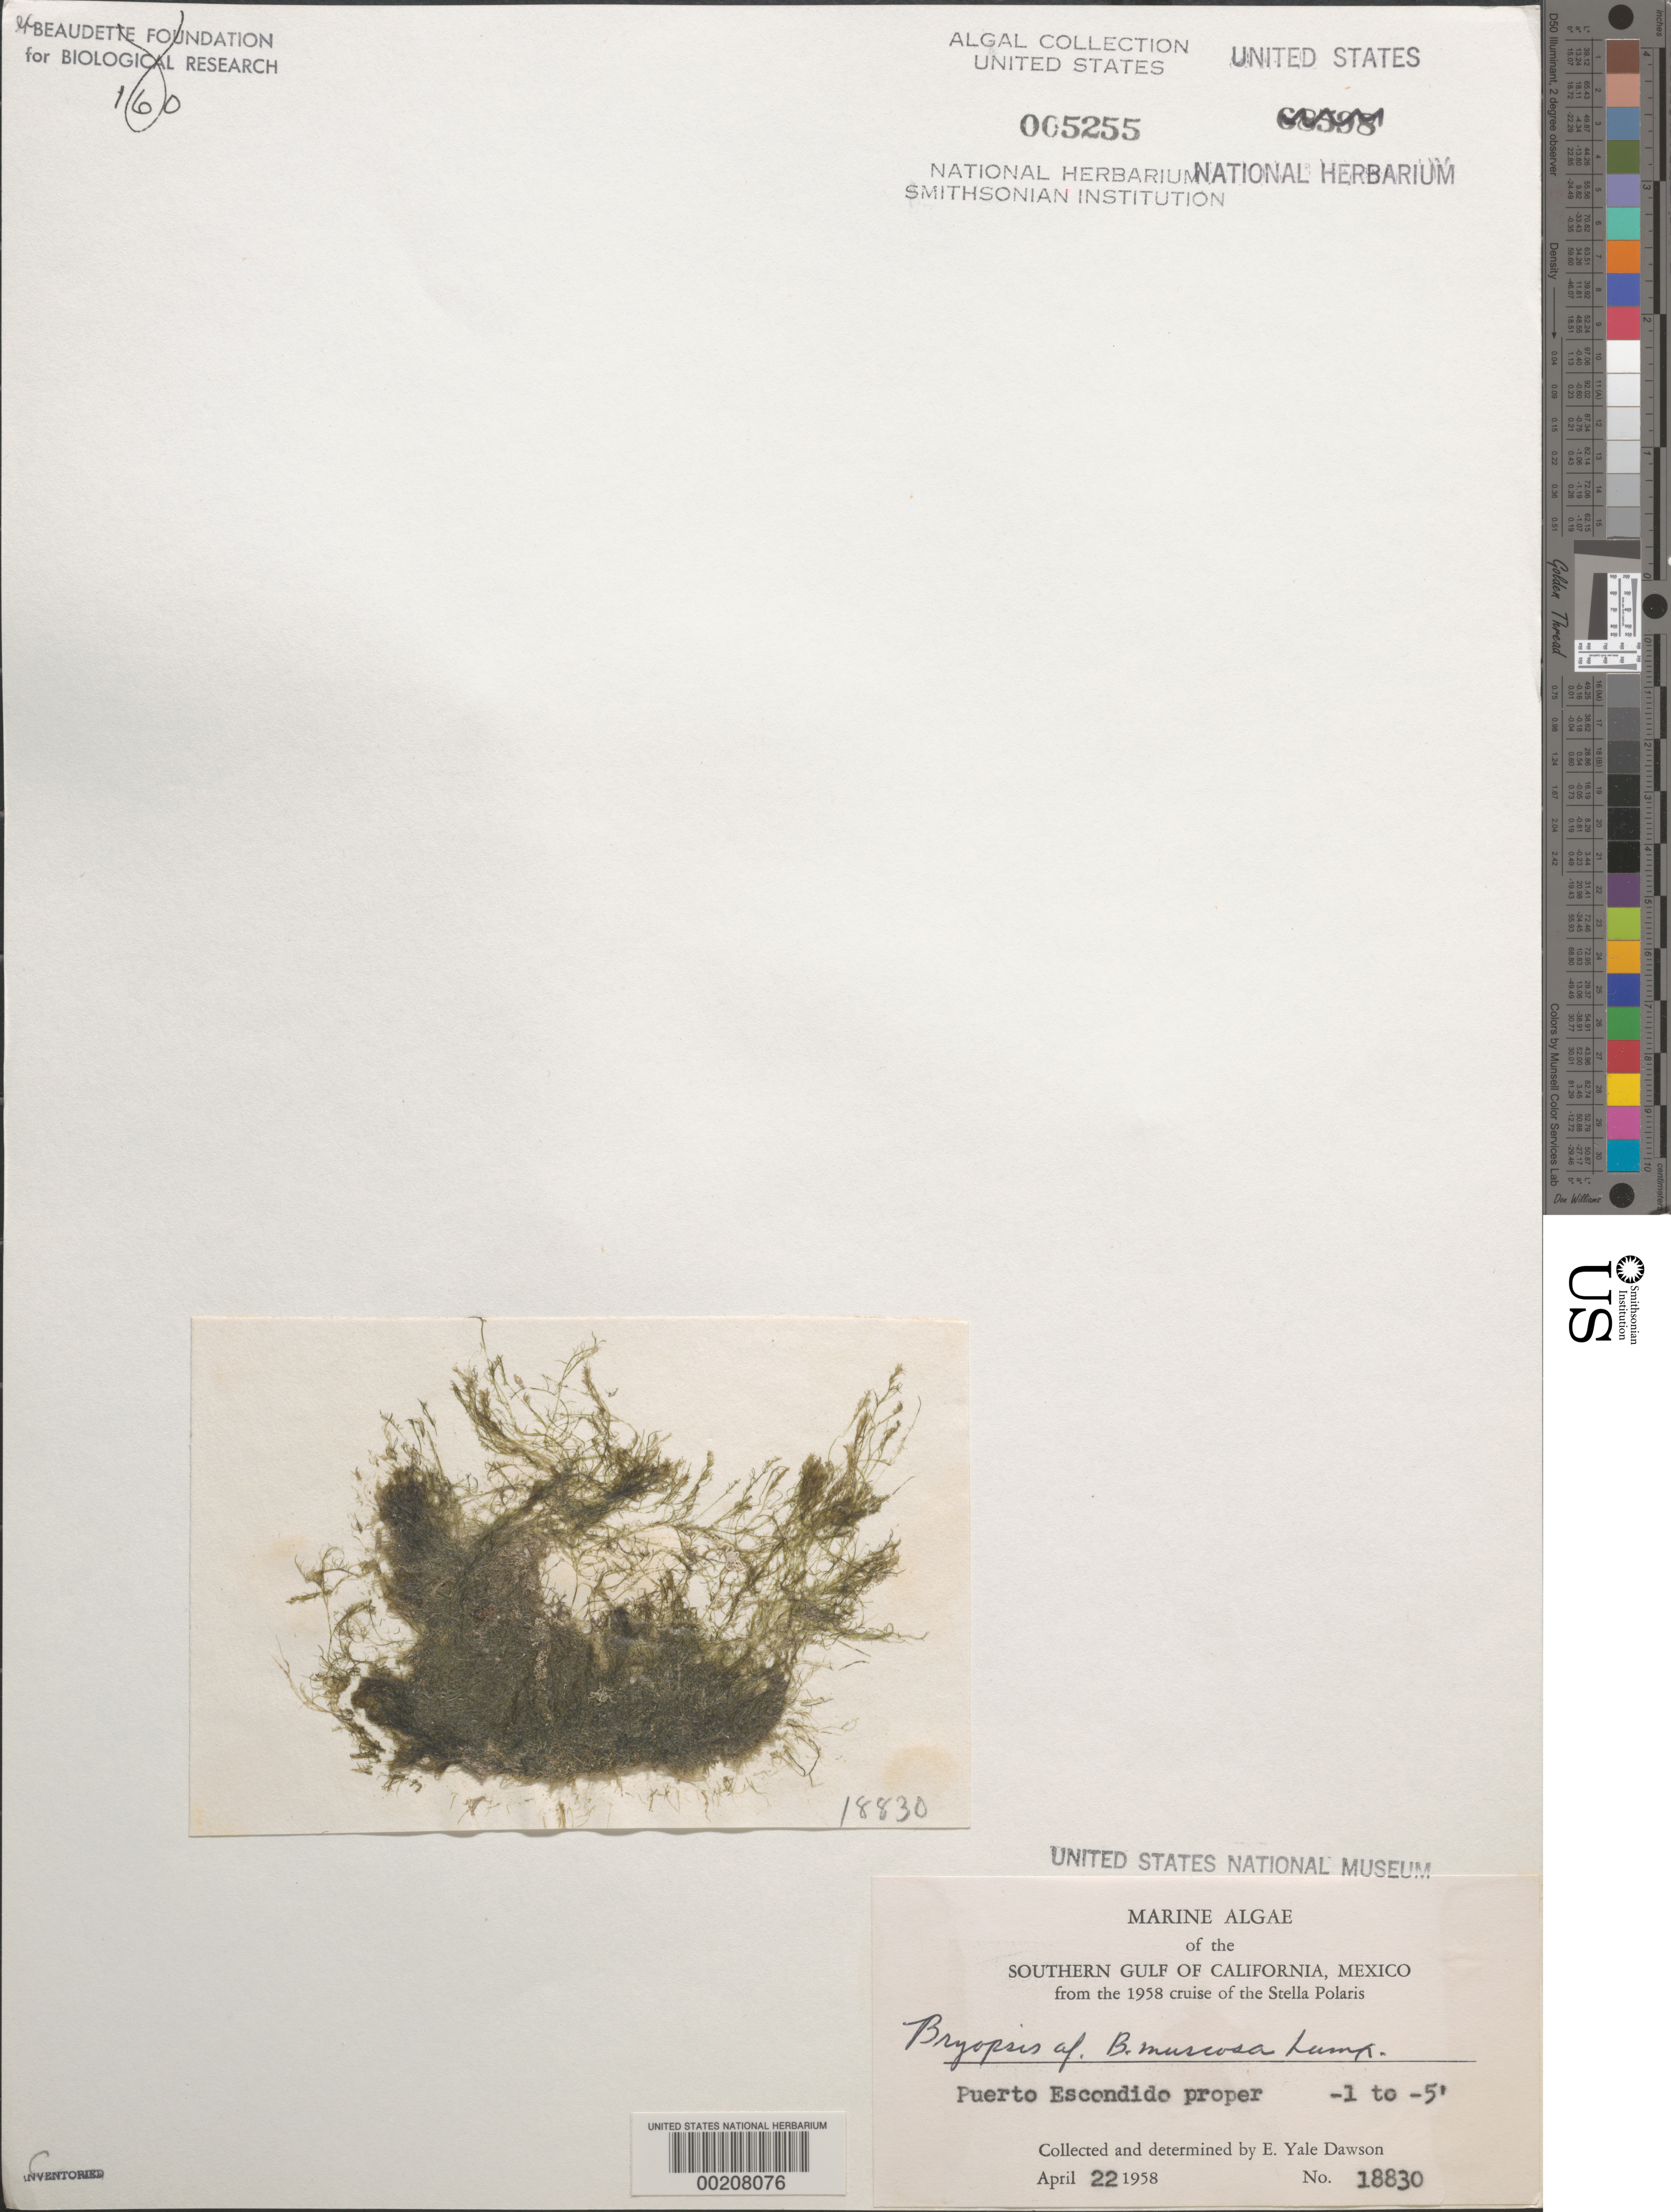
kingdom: Plantae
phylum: Chlorophyta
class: Ulvophyceae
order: Bryopsidales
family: Bryopsidaceae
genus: Bryopsis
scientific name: Bryopsis muscosa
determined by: Dawson, E. Y.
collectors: E. Y. Dawson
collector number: EYD 18830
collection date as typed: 22 Apr 1958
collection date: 1958-04-22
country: Mexico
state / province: Baja California Sur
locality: Puerto Escondido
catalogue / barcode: US 5255